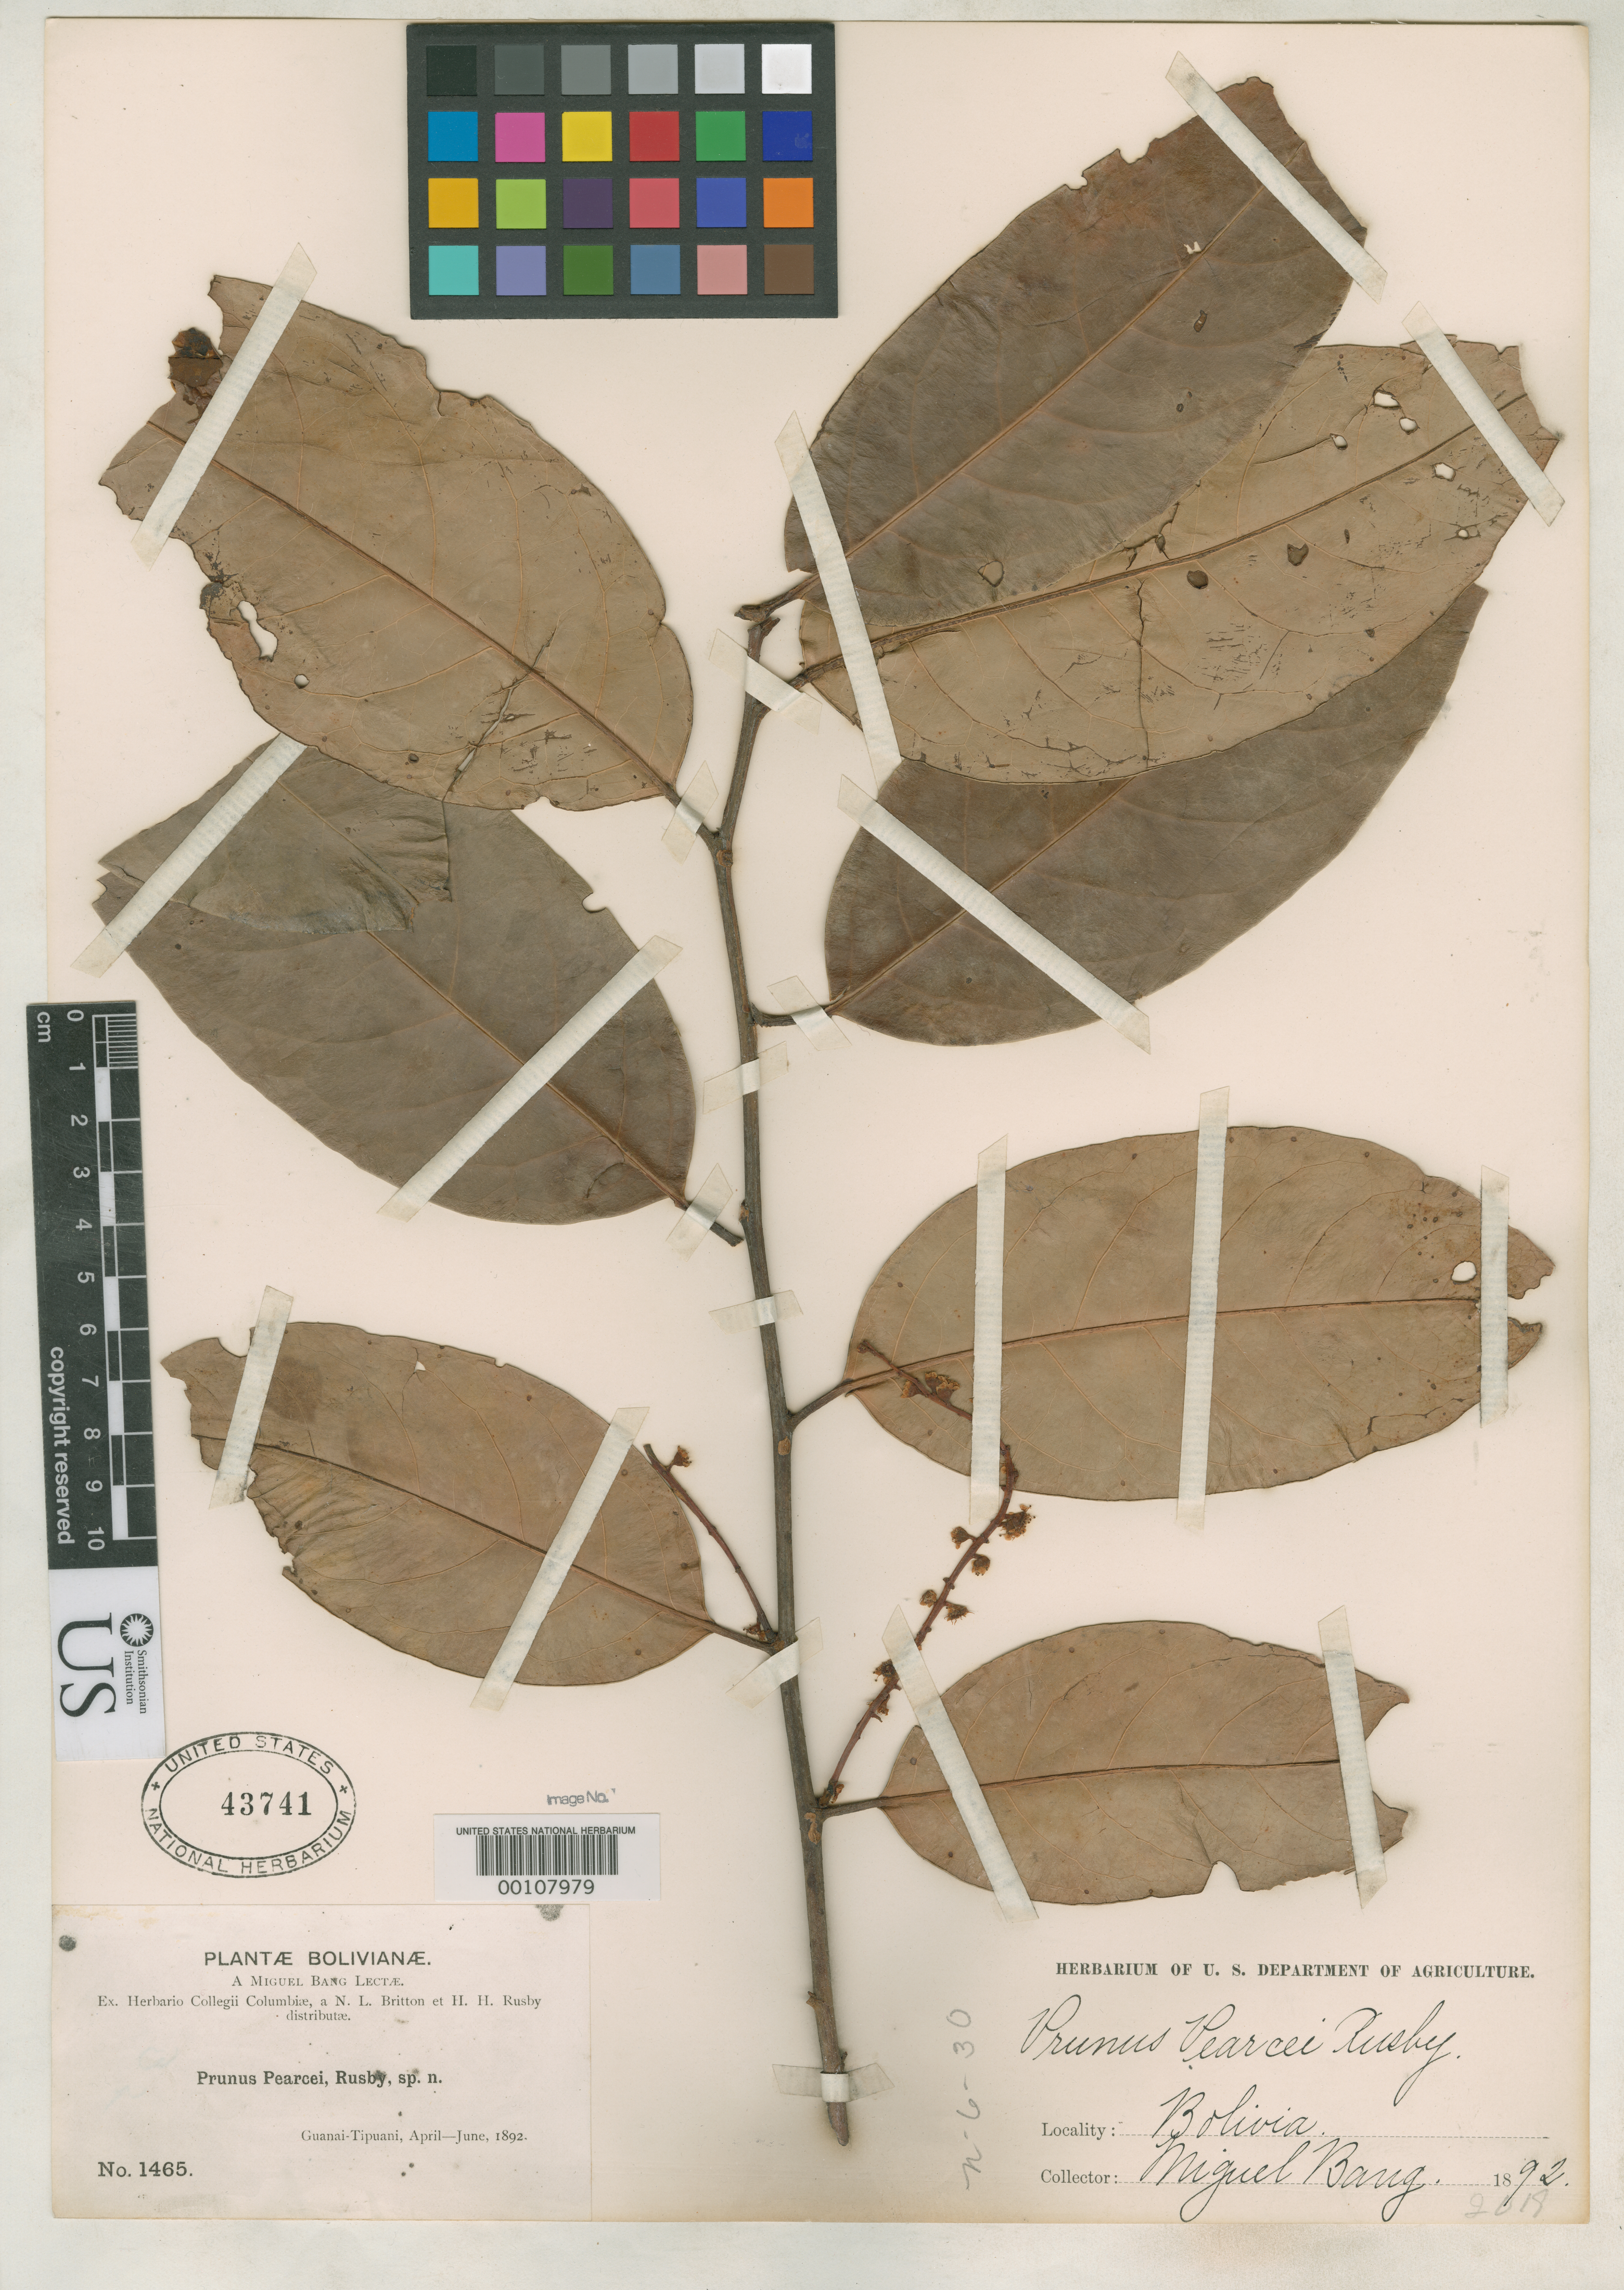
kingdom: Plantae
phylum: Tracheophyta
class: Magnoliopsida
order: Rosales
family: Rosaceae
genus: Prunus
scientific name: Prunus pearcei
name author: Rusby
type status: Type Collection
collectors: M. Bang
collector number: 1465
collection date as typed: Apr 1892 to -- Jun 1892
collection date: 1892-04/1892-06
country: Bolivia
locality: Guanai - Tipuani.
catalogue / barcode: US 43741